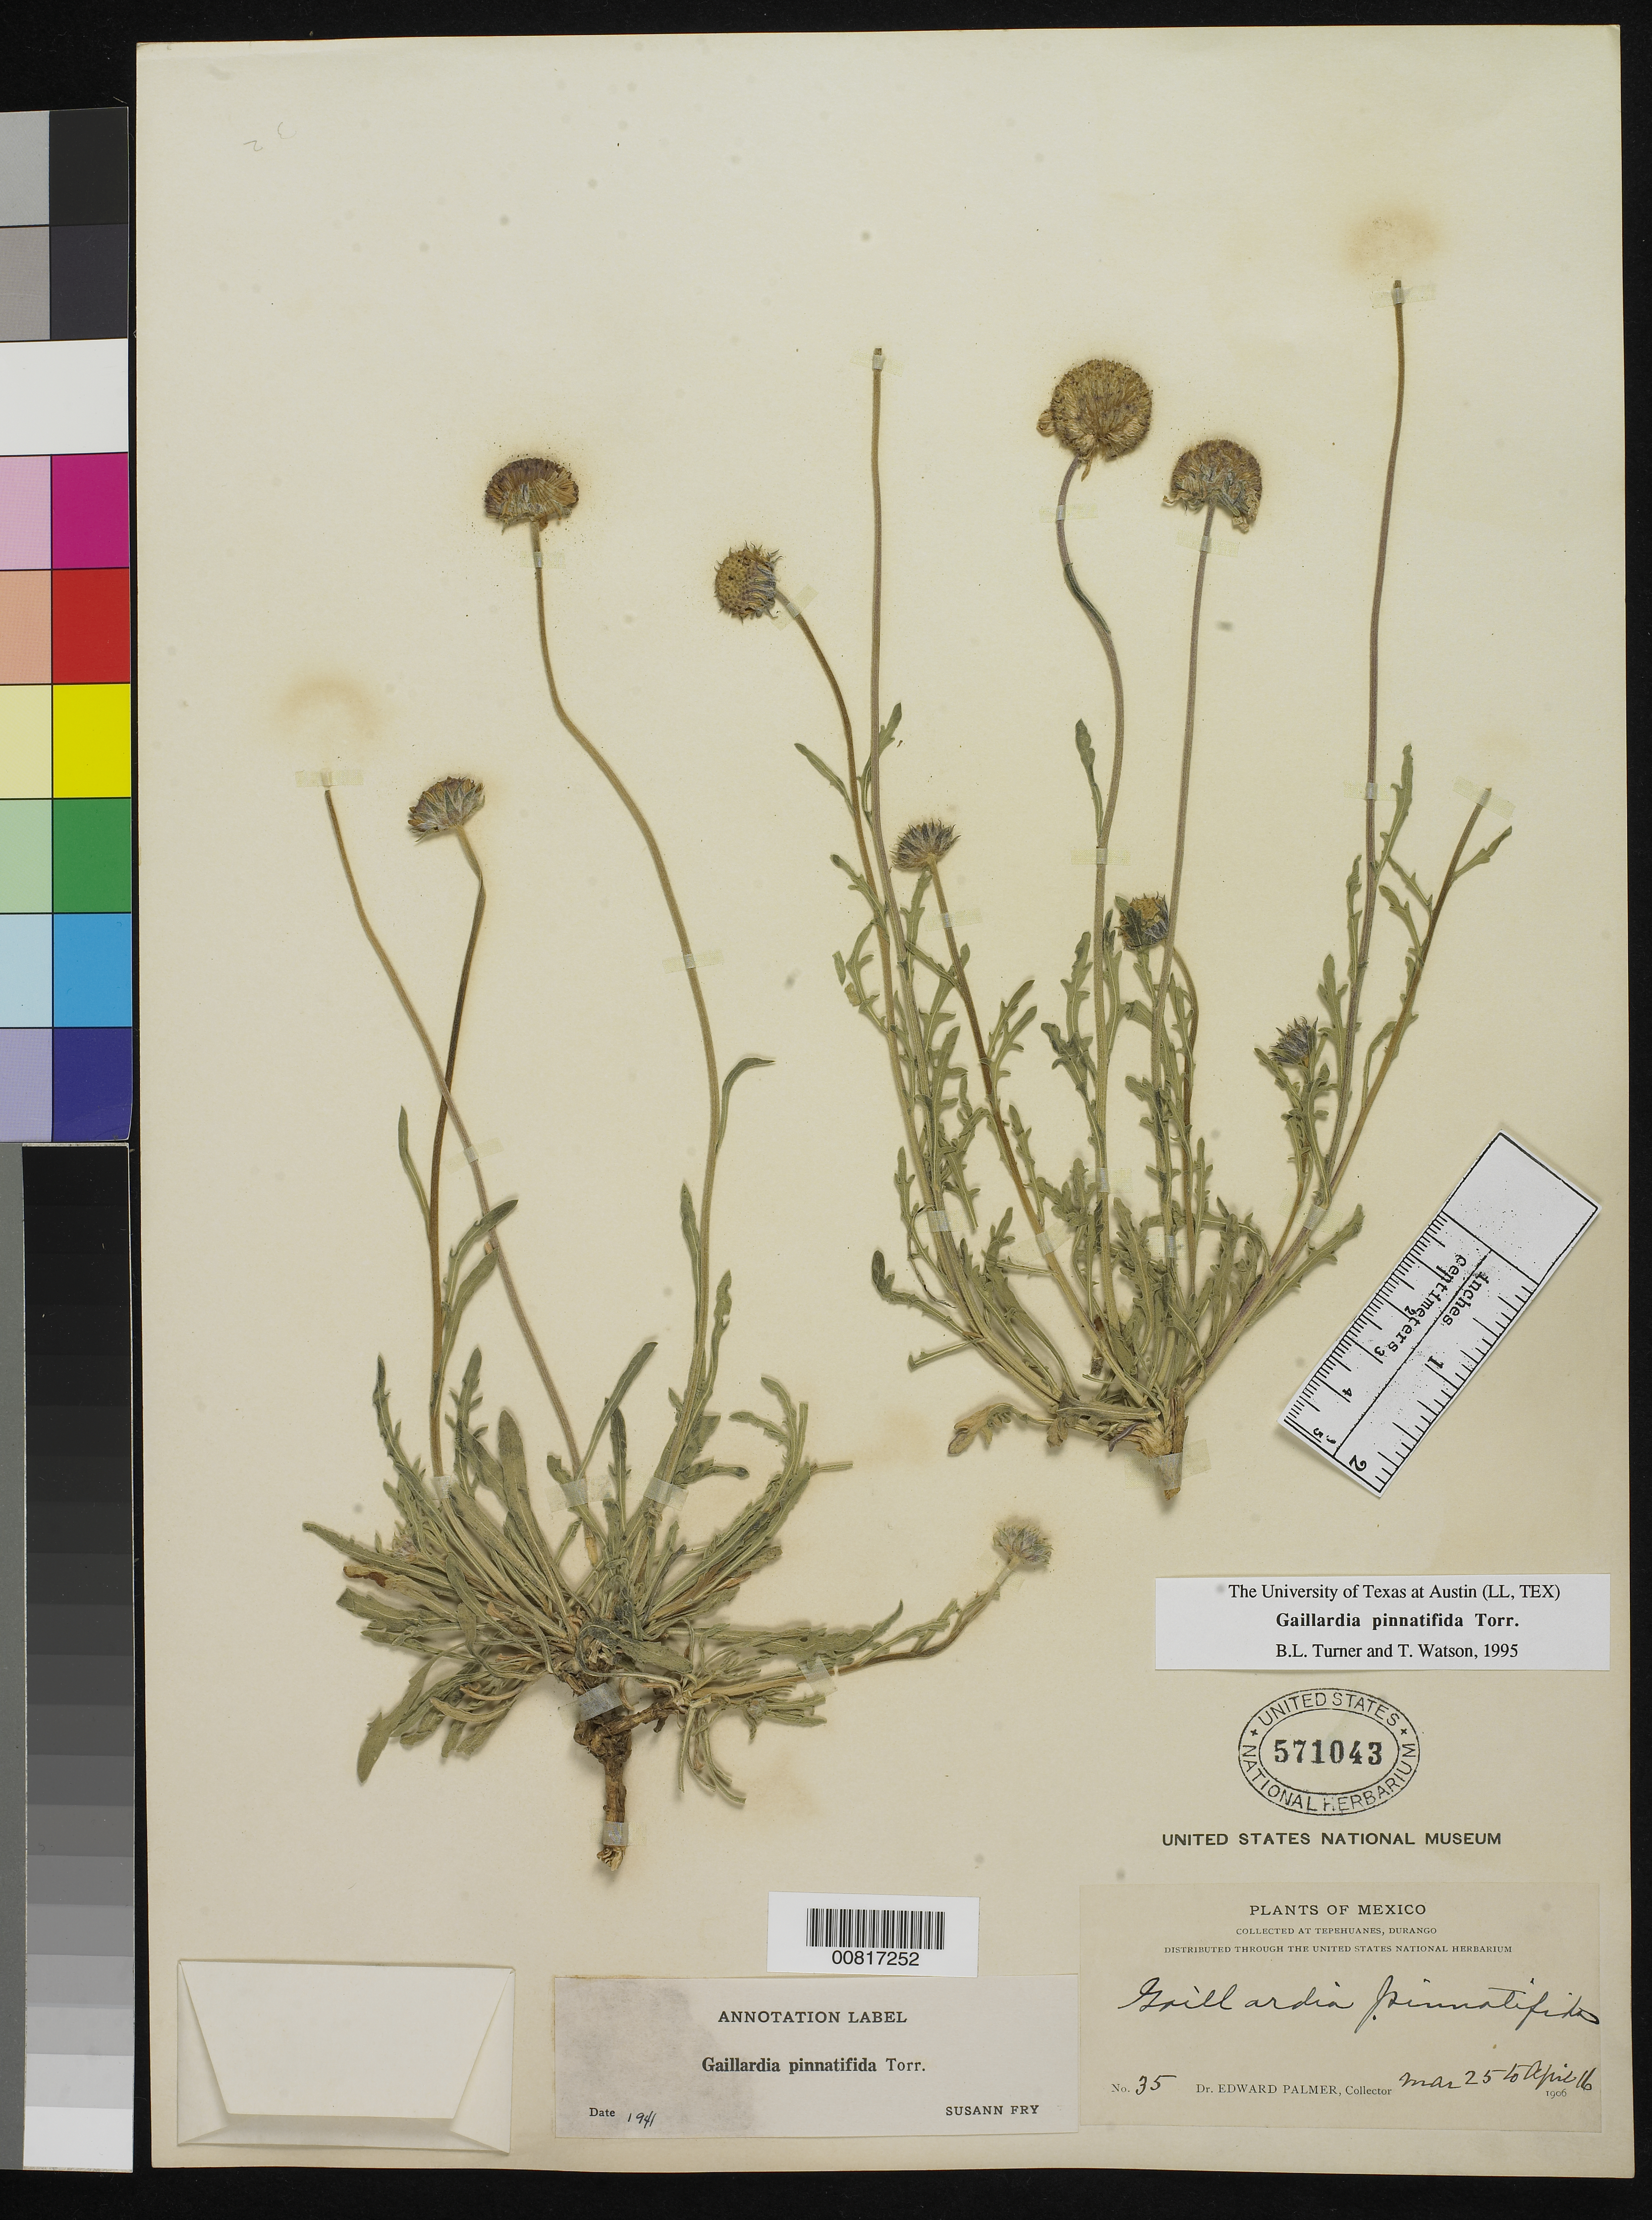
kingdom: Plantae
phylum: Tracheophyta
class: Magnoliopsida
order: Asterales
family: Asteraceae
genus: Gaillardia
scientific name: Gaillardia pinnatifida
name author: Torr.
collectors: E. Palmer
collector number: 35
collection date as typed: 25 Mar 1906 to 16 Apr 1906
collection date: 1906-03-25/1906-04-16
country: Mexico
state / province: Durango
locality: Tepehuanes, Durango.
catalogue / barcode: US 571043